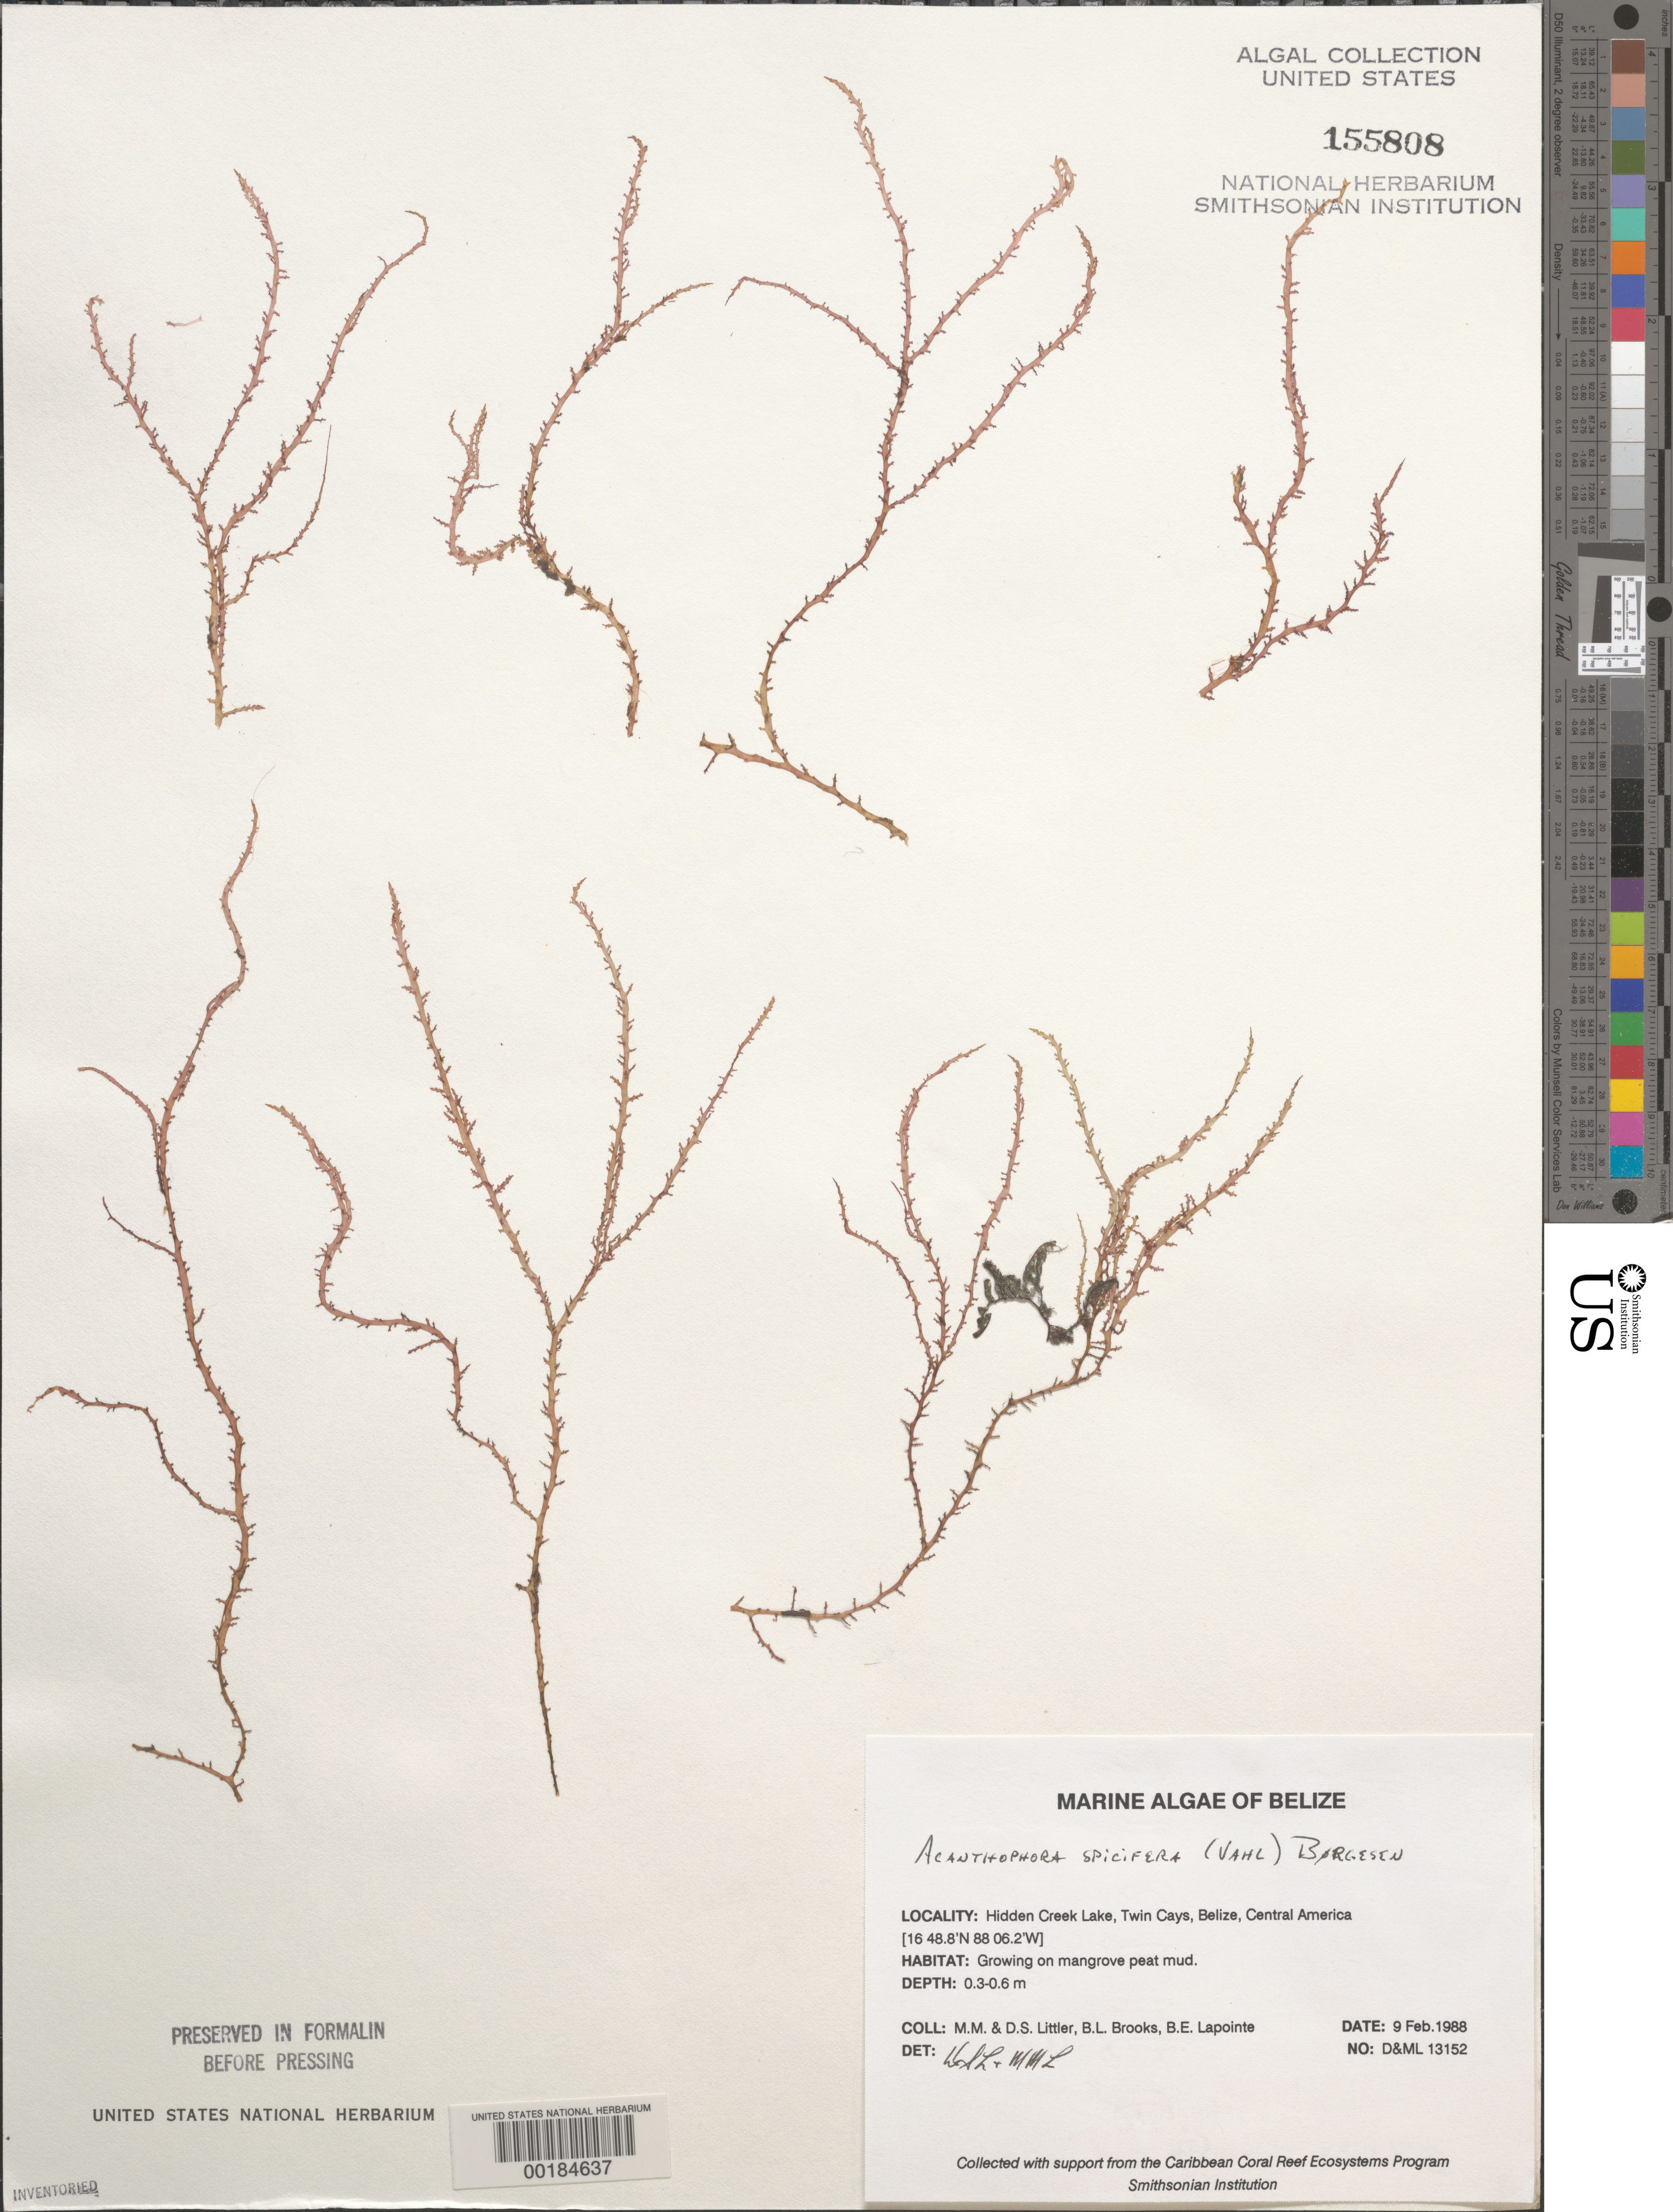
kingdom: Plantae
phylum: Rhodophyta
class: Florideophyceae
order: Ceramiales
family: Rhodomelaceae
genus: Acanthophora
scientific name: Acanthophora spicifera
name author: (Vahl) Børgesen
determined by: Littler, D. S.; Littler, M. M.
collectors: D. S. Littler, M. M. Littler, B. Brooks & B. Lapointe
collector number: D&ML 13152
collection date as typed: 09 Feb 1988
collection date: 1988-02-09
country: Belize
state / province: Stann Creek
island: Twin Cays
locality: Hidden Creek Lake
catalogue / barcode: US 155808